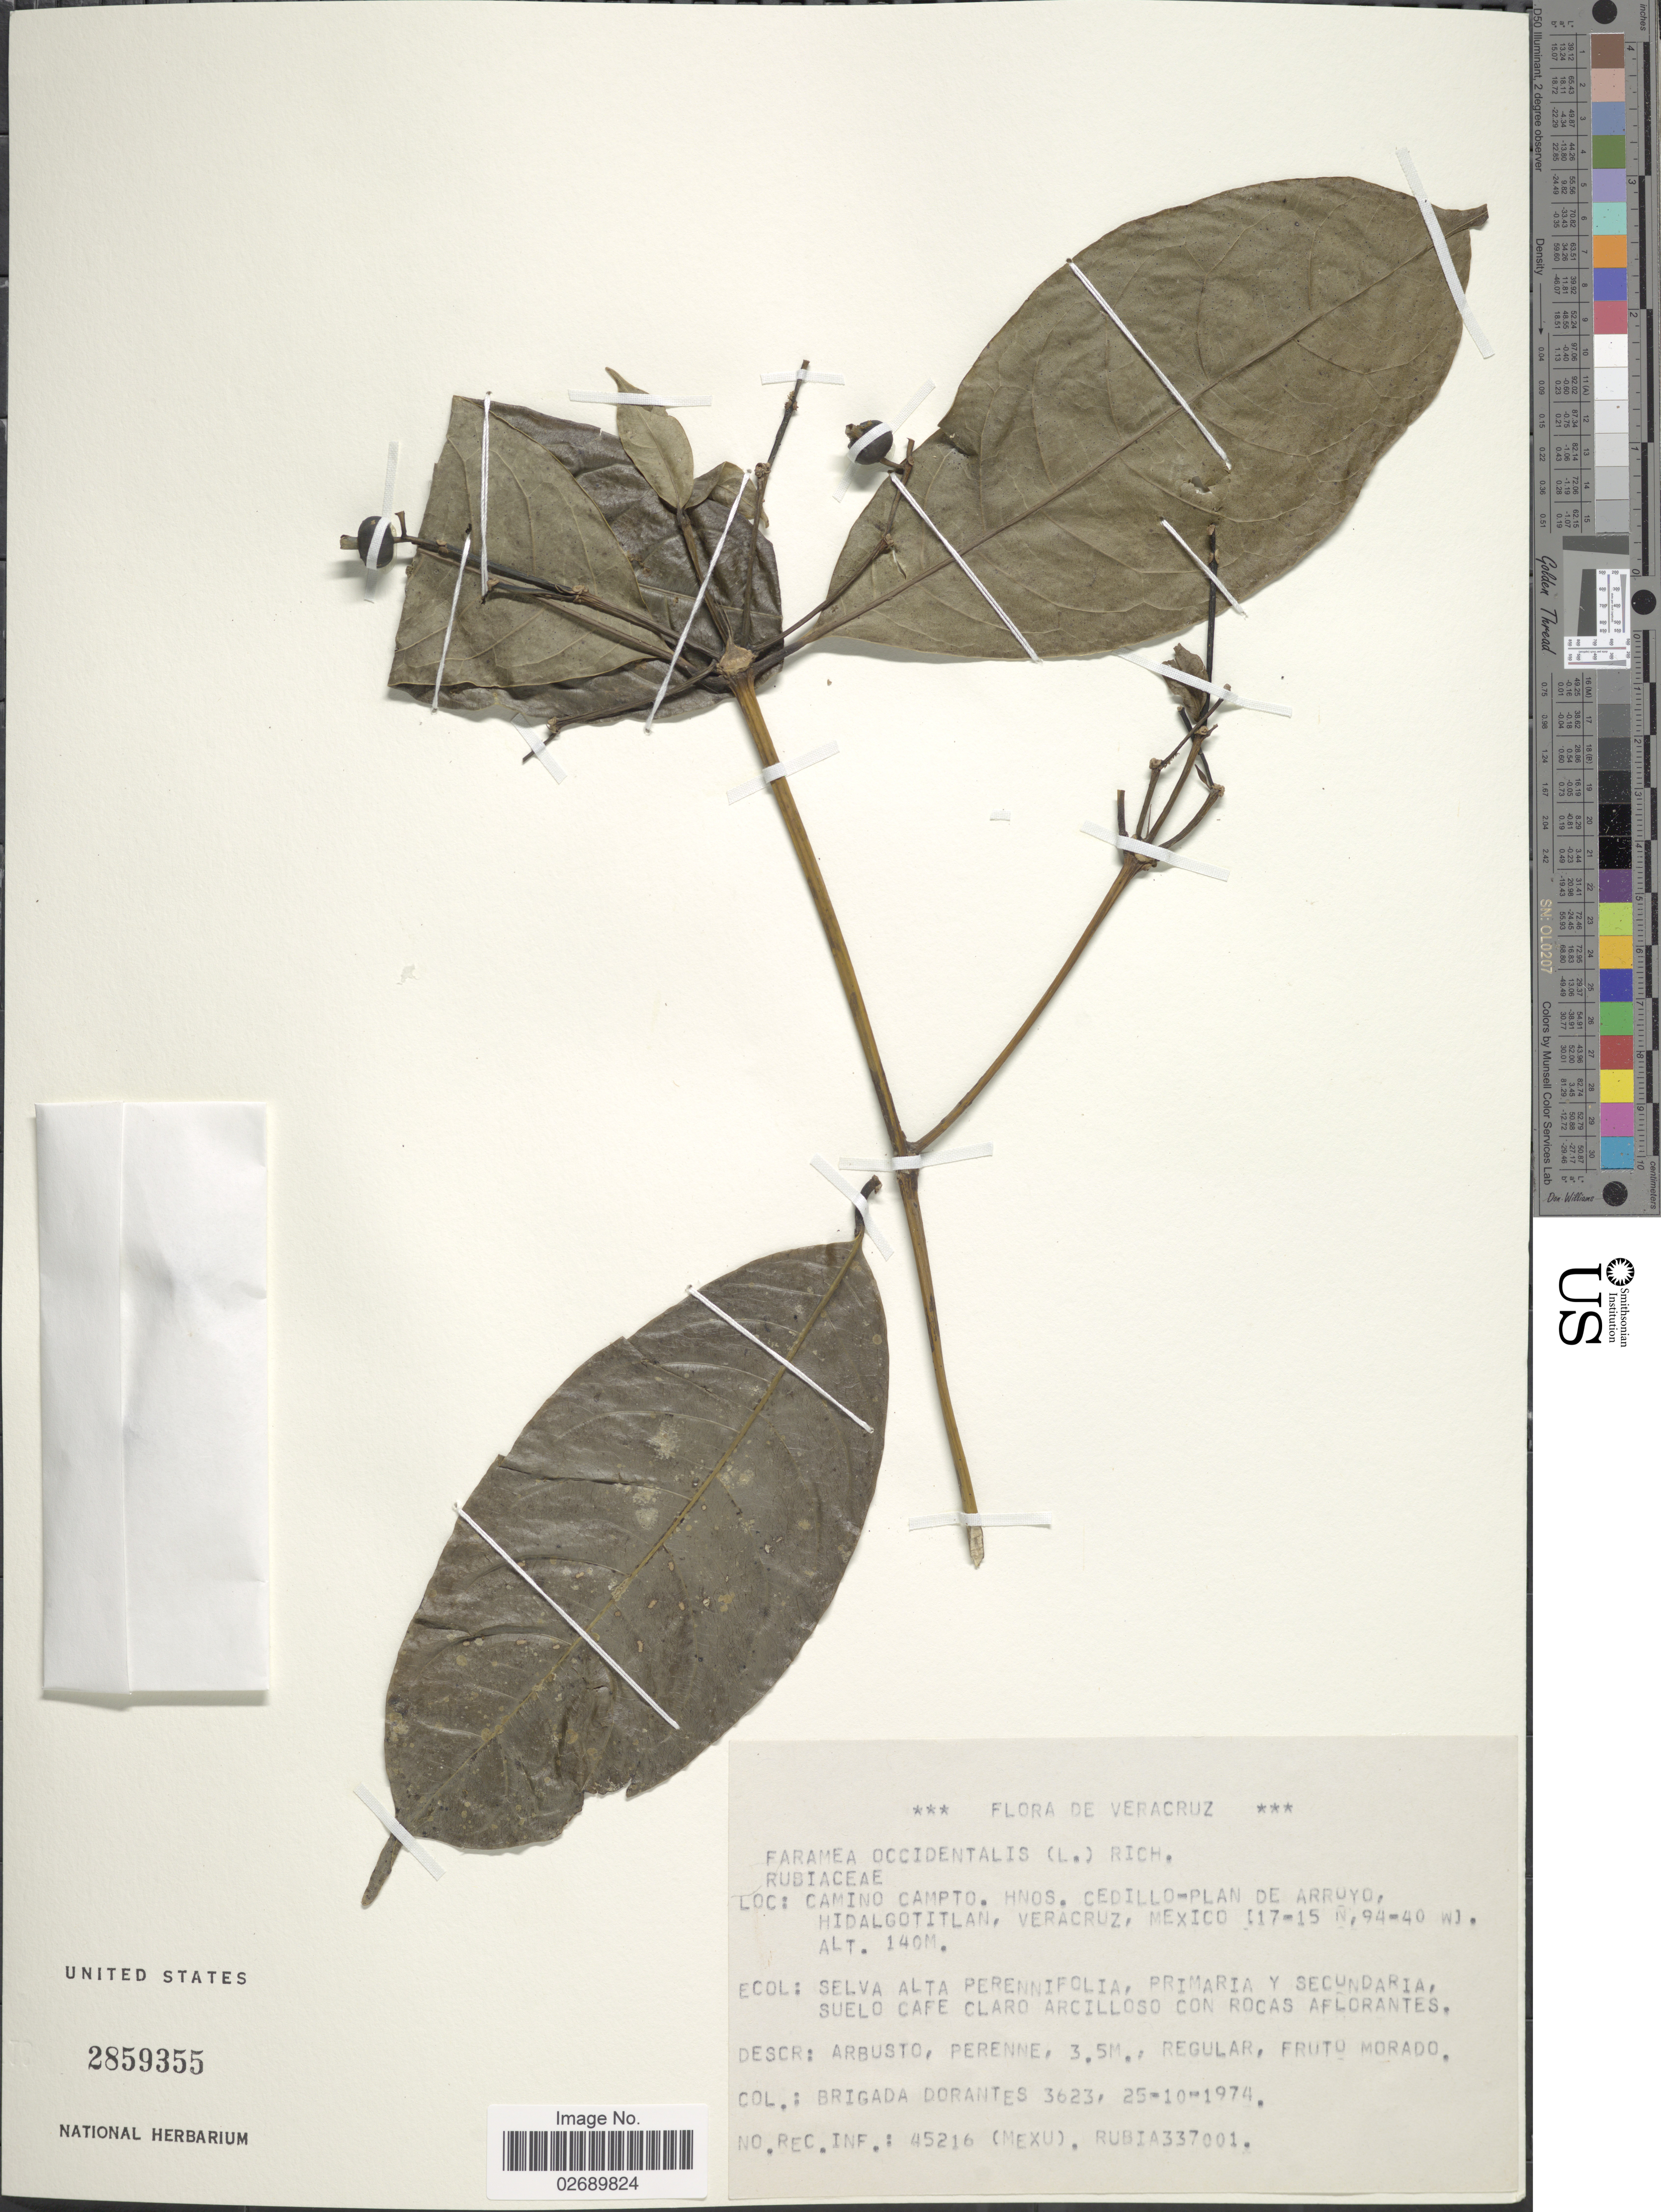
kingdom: Plantae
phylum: Tracheophyta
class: Magnoliopsida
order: Gentianales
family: Rubiaceae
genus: Faramea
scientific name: Faramea occidentalis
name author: (L.) A. Rich.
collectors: B. Dorantes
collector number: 3623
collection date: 1974-10-25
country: Mexico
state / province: Veracruz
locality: Camino Campto. Hnos. Cedillo-Plan de Arroyo. Hidalgotitlan, Veracruz.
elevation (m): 140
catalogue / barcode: US 2859355